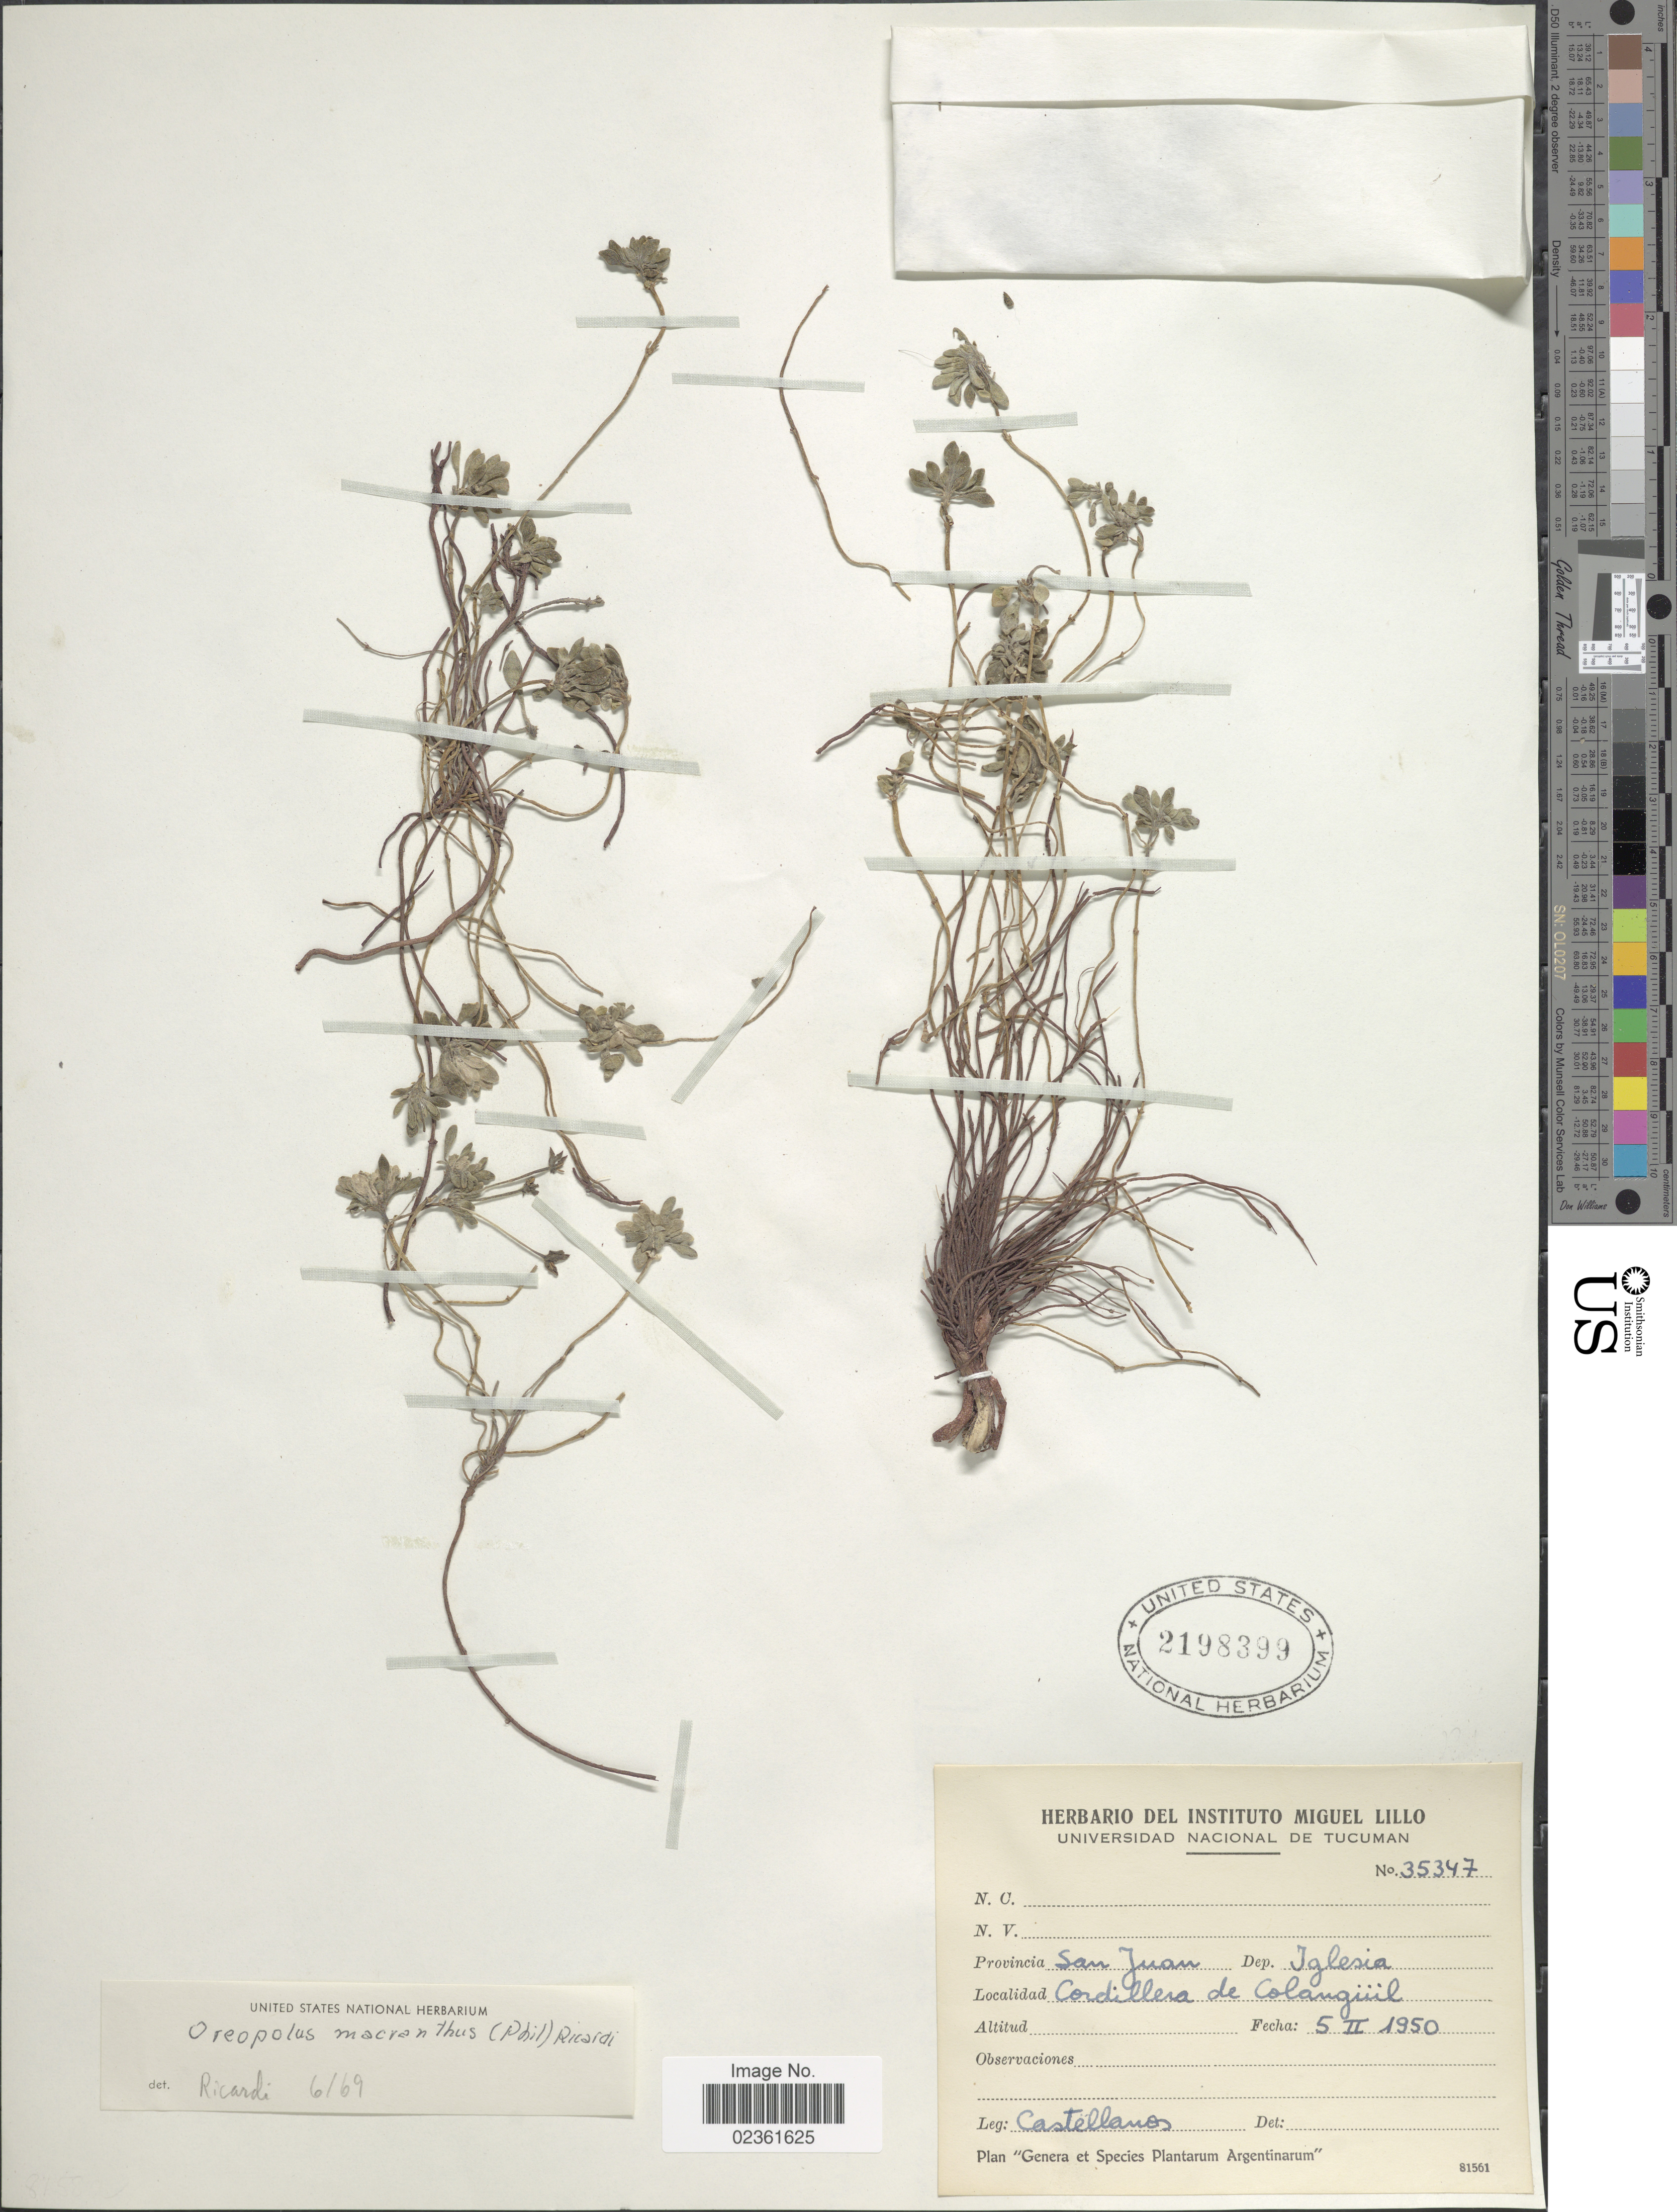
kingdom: Plantae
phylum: Tracheophyta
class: Magnoliopsida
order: Gentianales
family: Rubiaceae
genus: Cruckshanksia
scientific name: Cruckshanksia macrantha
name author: Phil.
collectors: -- Castellanos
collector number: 35347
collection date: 1950-02-05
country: Argentina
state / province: San Juan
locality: Dep. Iglesia, Cordillera de Colangüil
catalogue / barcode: US 2198399